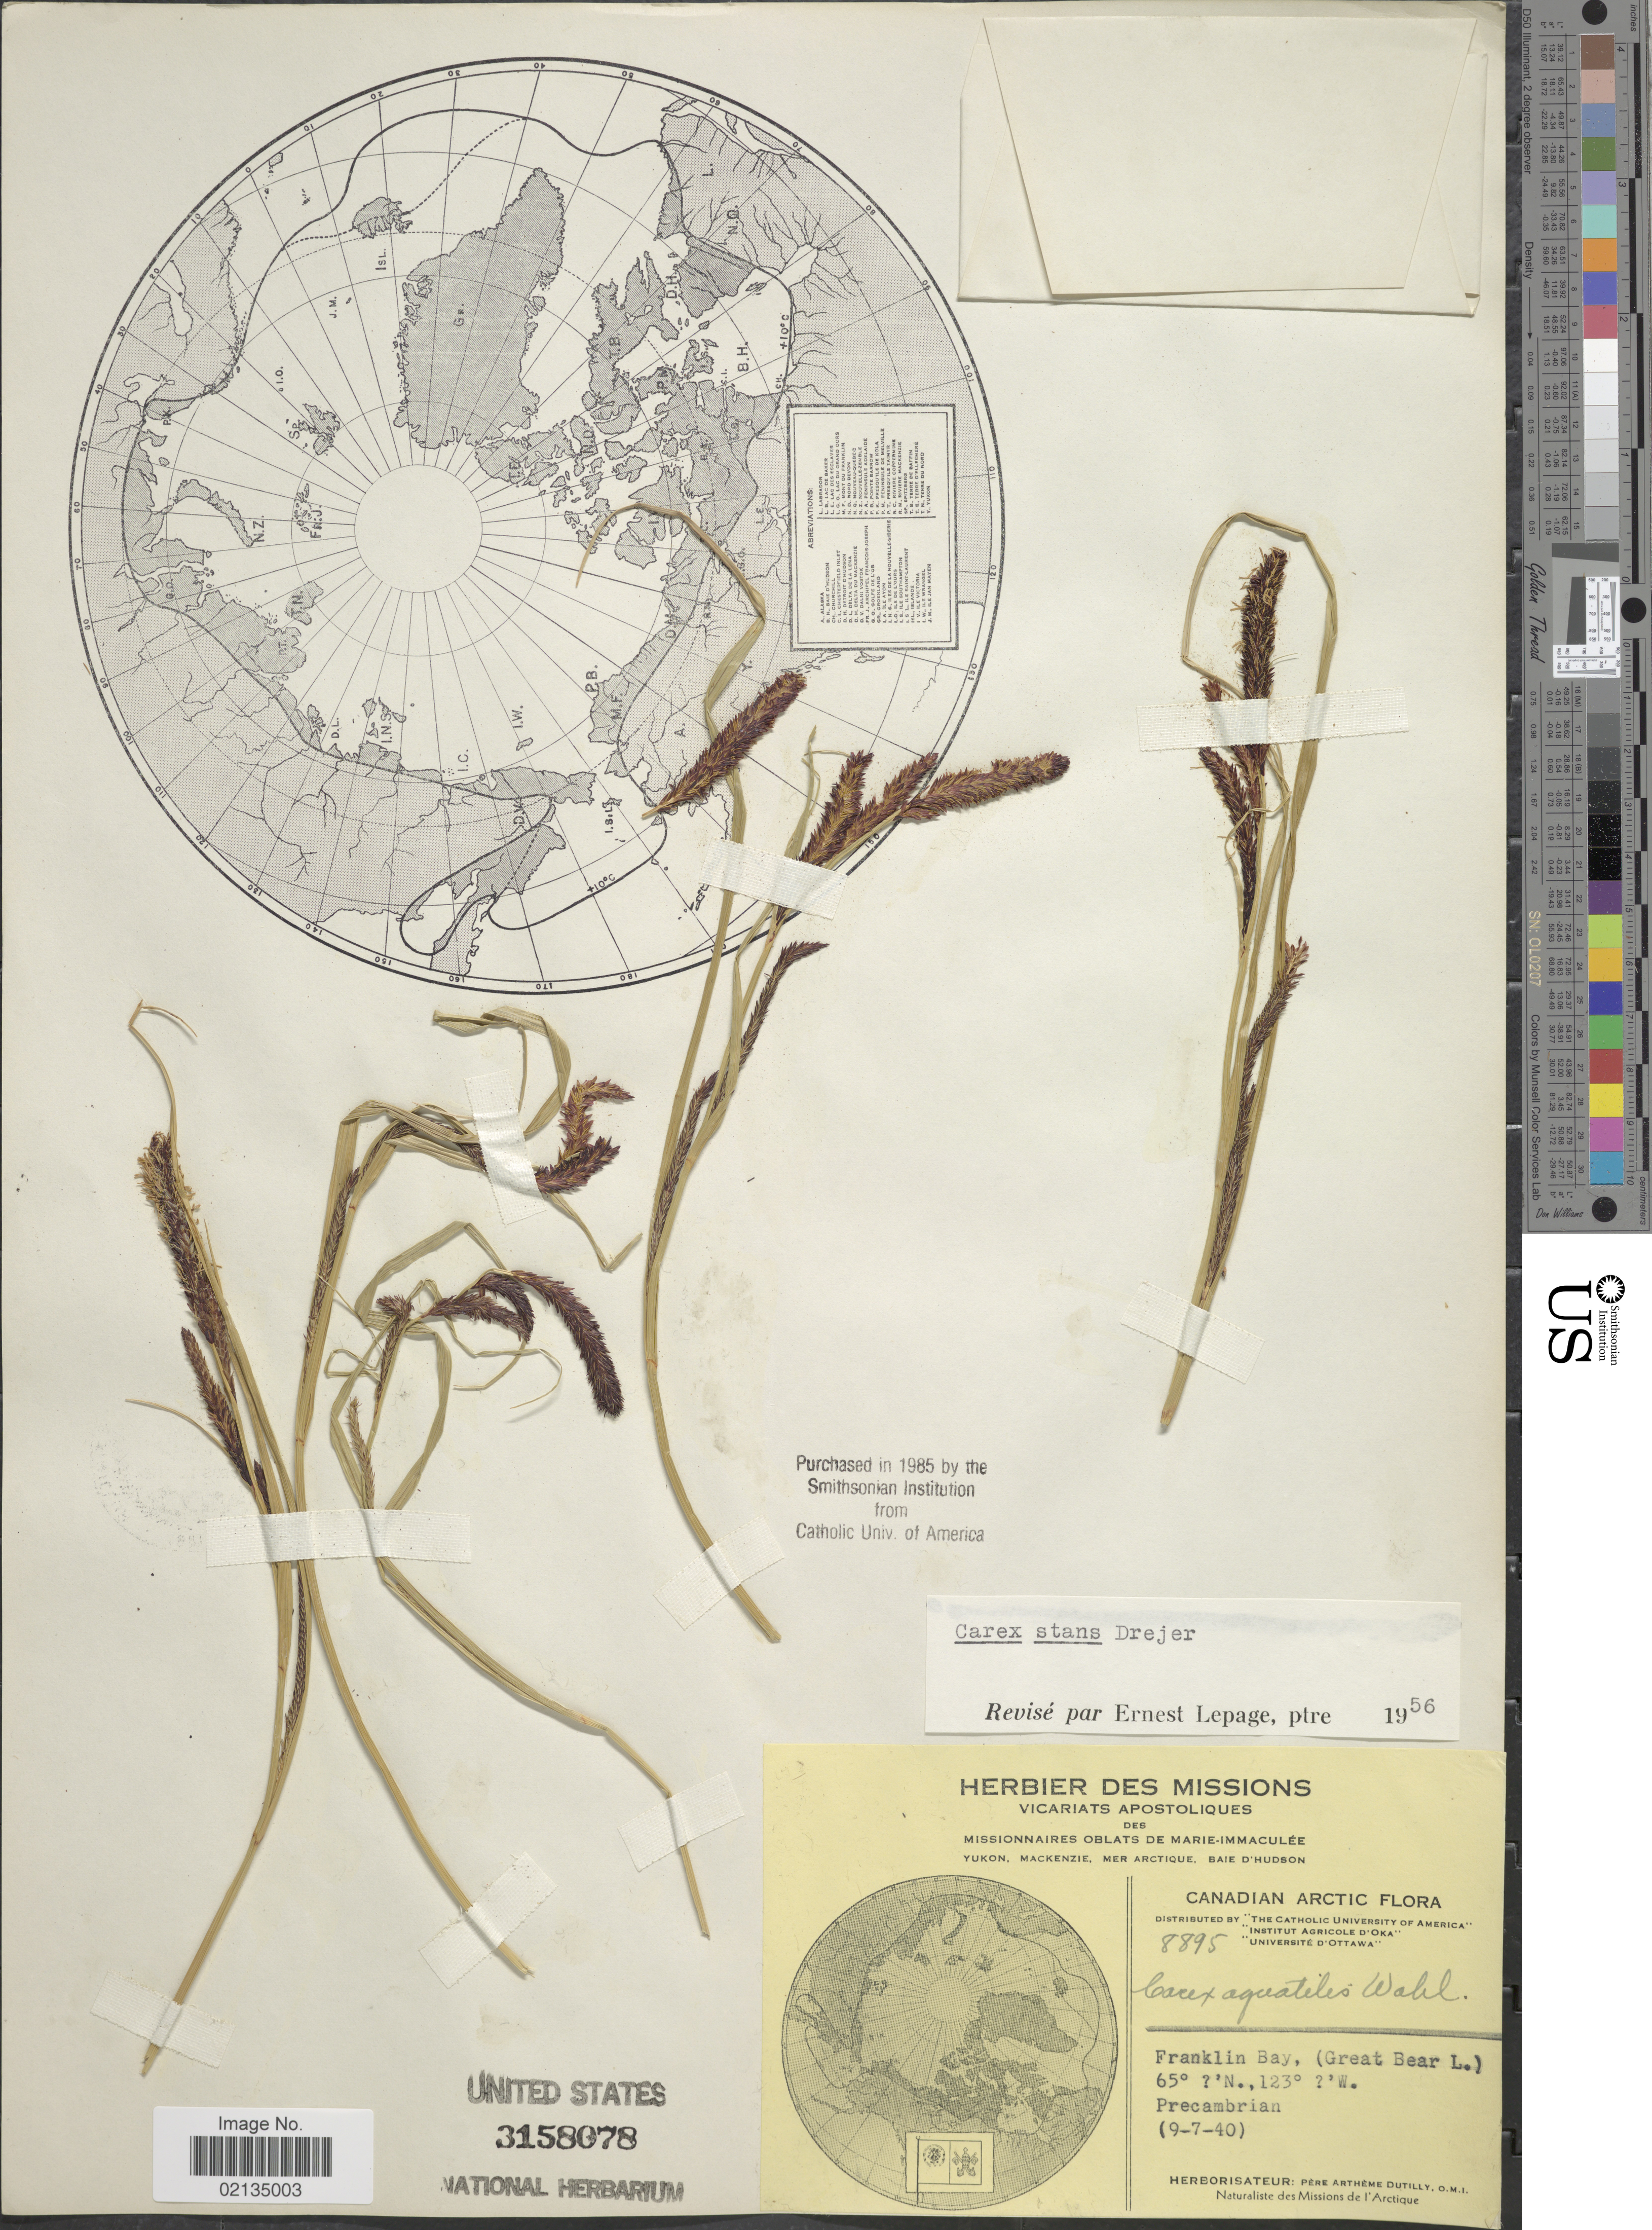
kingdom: Plantae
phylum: Tracheophyta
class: Liliopsida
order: Poales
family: Cyperaceae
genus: Carex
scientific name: Carex aquatilis var. minor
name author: Boott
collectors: A. Dutilly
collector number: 8895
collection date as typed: Transcribed d/m/y: 9/7/40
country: Canada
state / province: Northwest Territories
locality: Canadian Arctic, Franklin Bay ( Great Bear L.) Precambrian.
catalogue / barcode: US 3158078